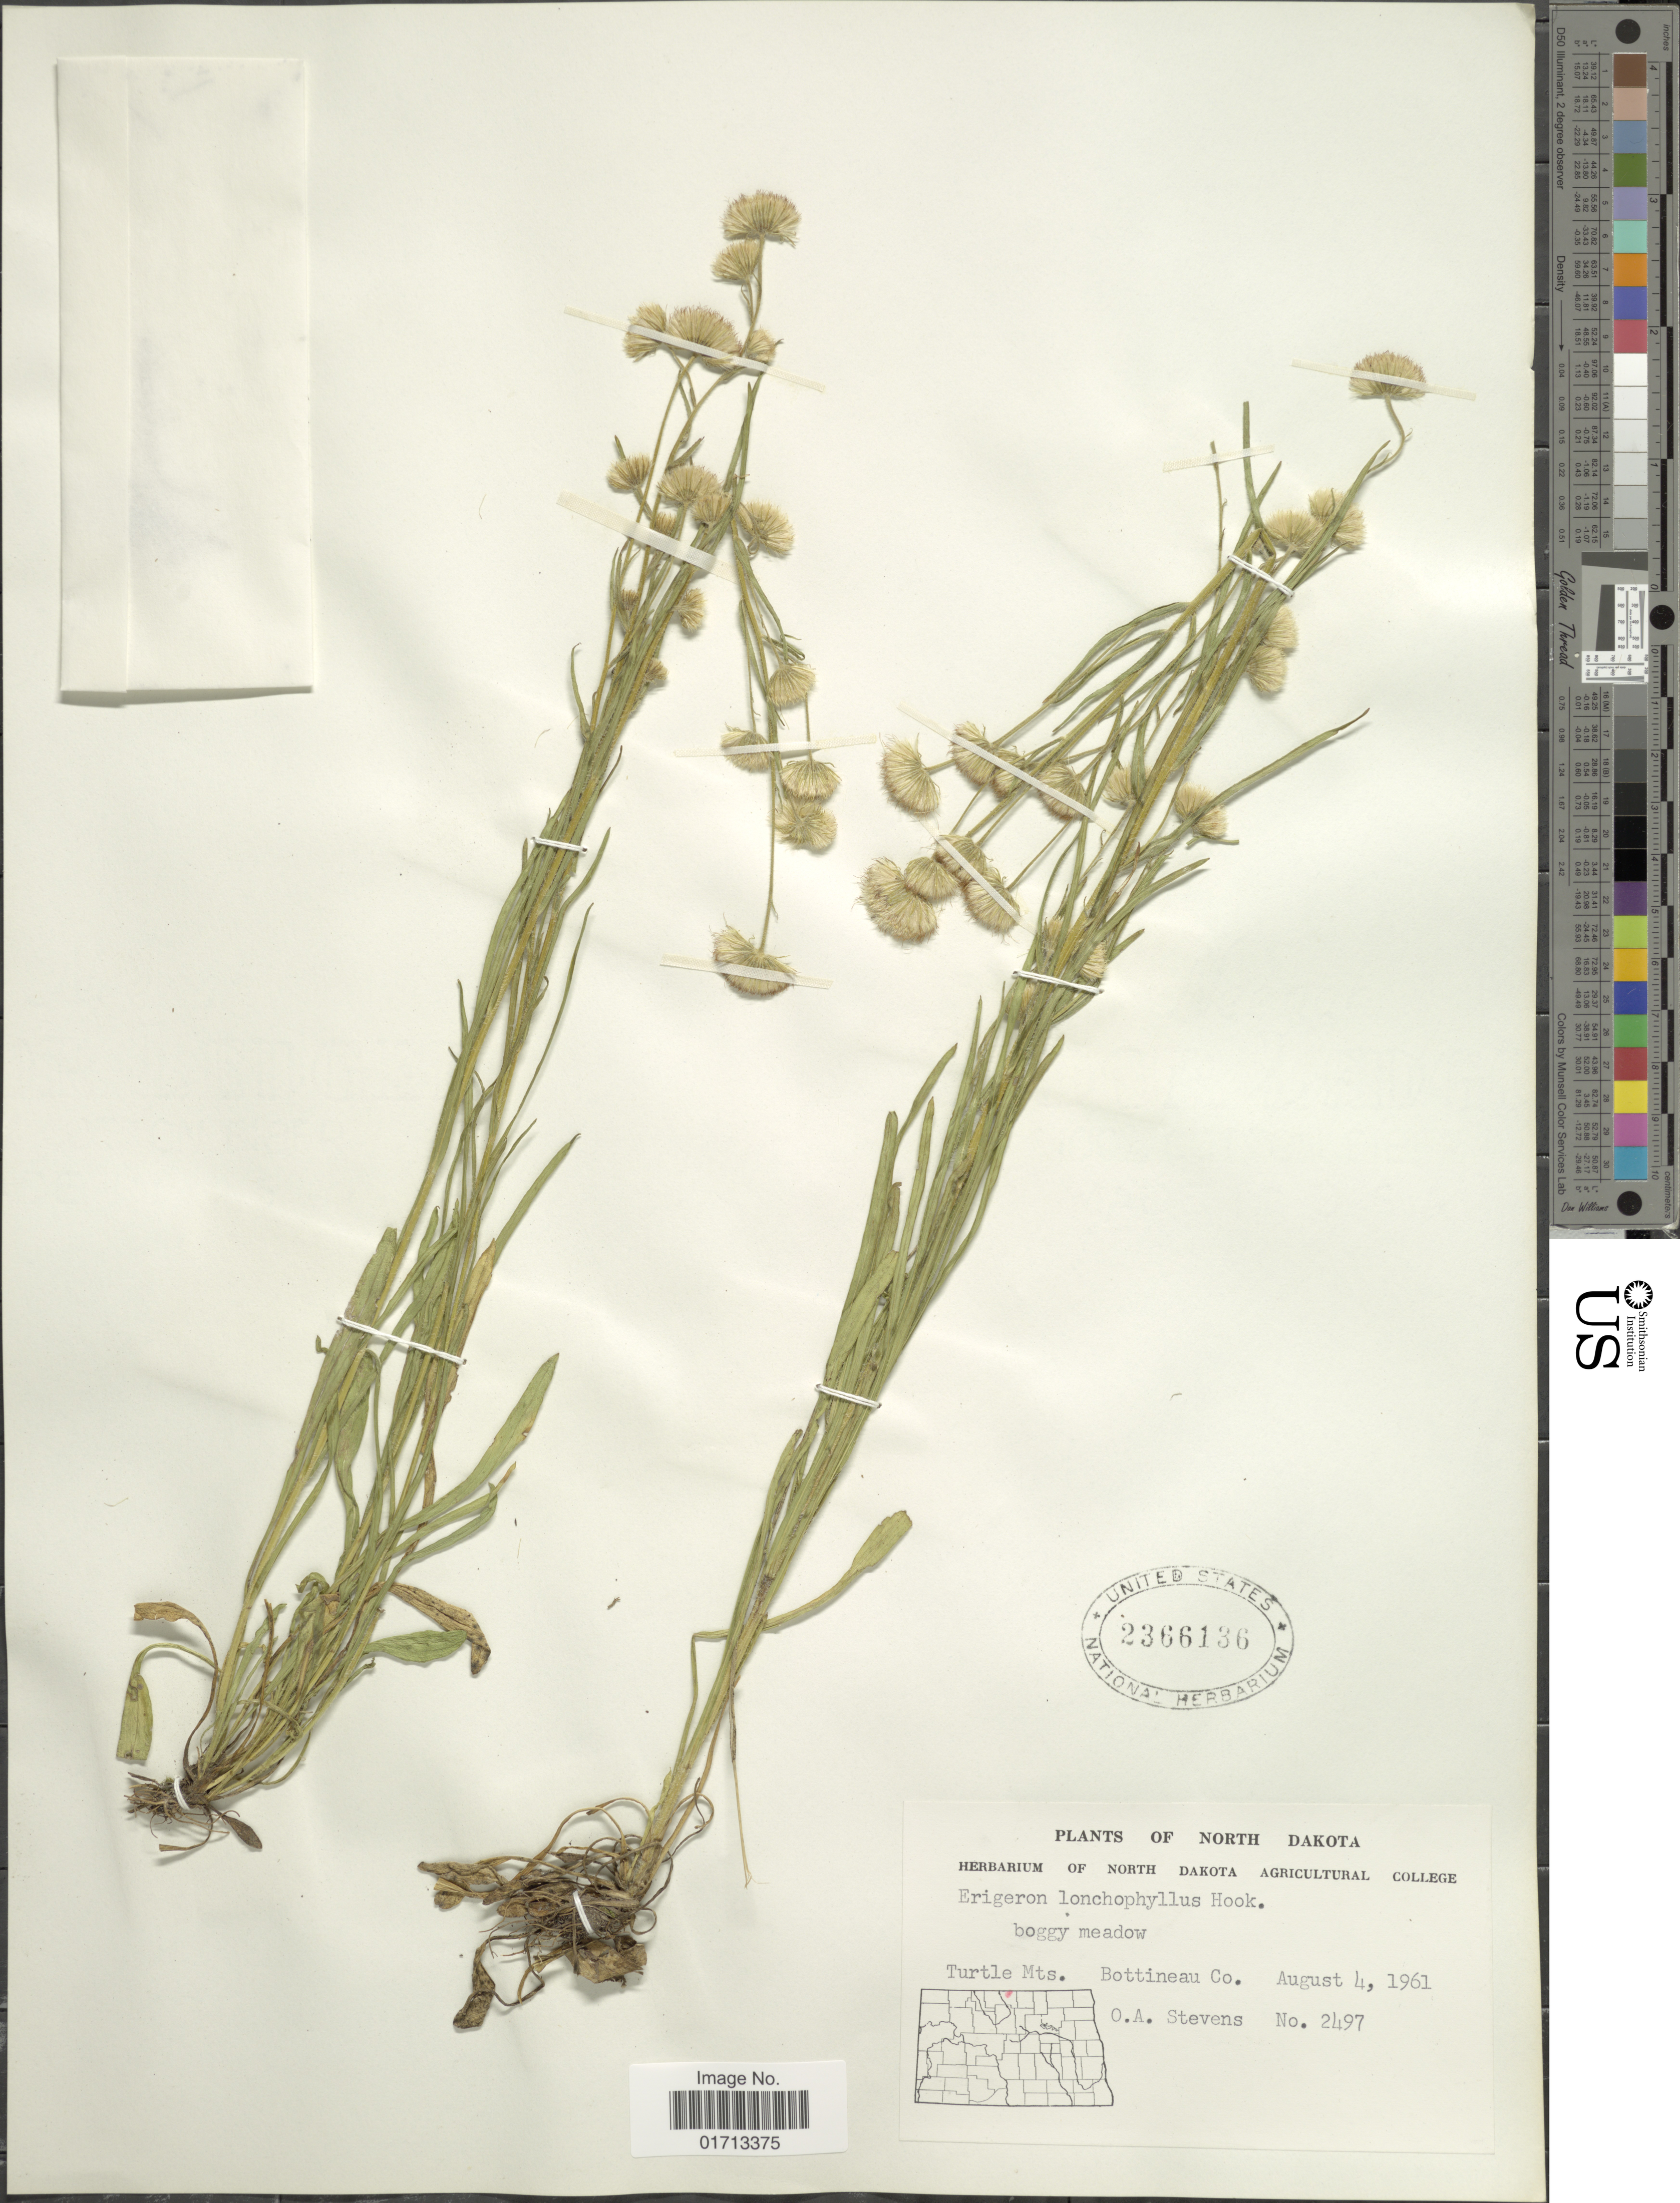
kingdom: Plantae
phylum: Tracheophyta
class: Magnoliopsida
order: Asterales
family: Asteraceae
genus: Erigeron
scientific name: Erigeron lonchophyllus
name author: Hook.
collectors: O. A. Stevens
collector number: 2497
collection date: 1961-08-04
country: United States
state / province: North Dakota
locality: Turtle Mts. Bottineau Co.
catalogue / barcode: US 2366136